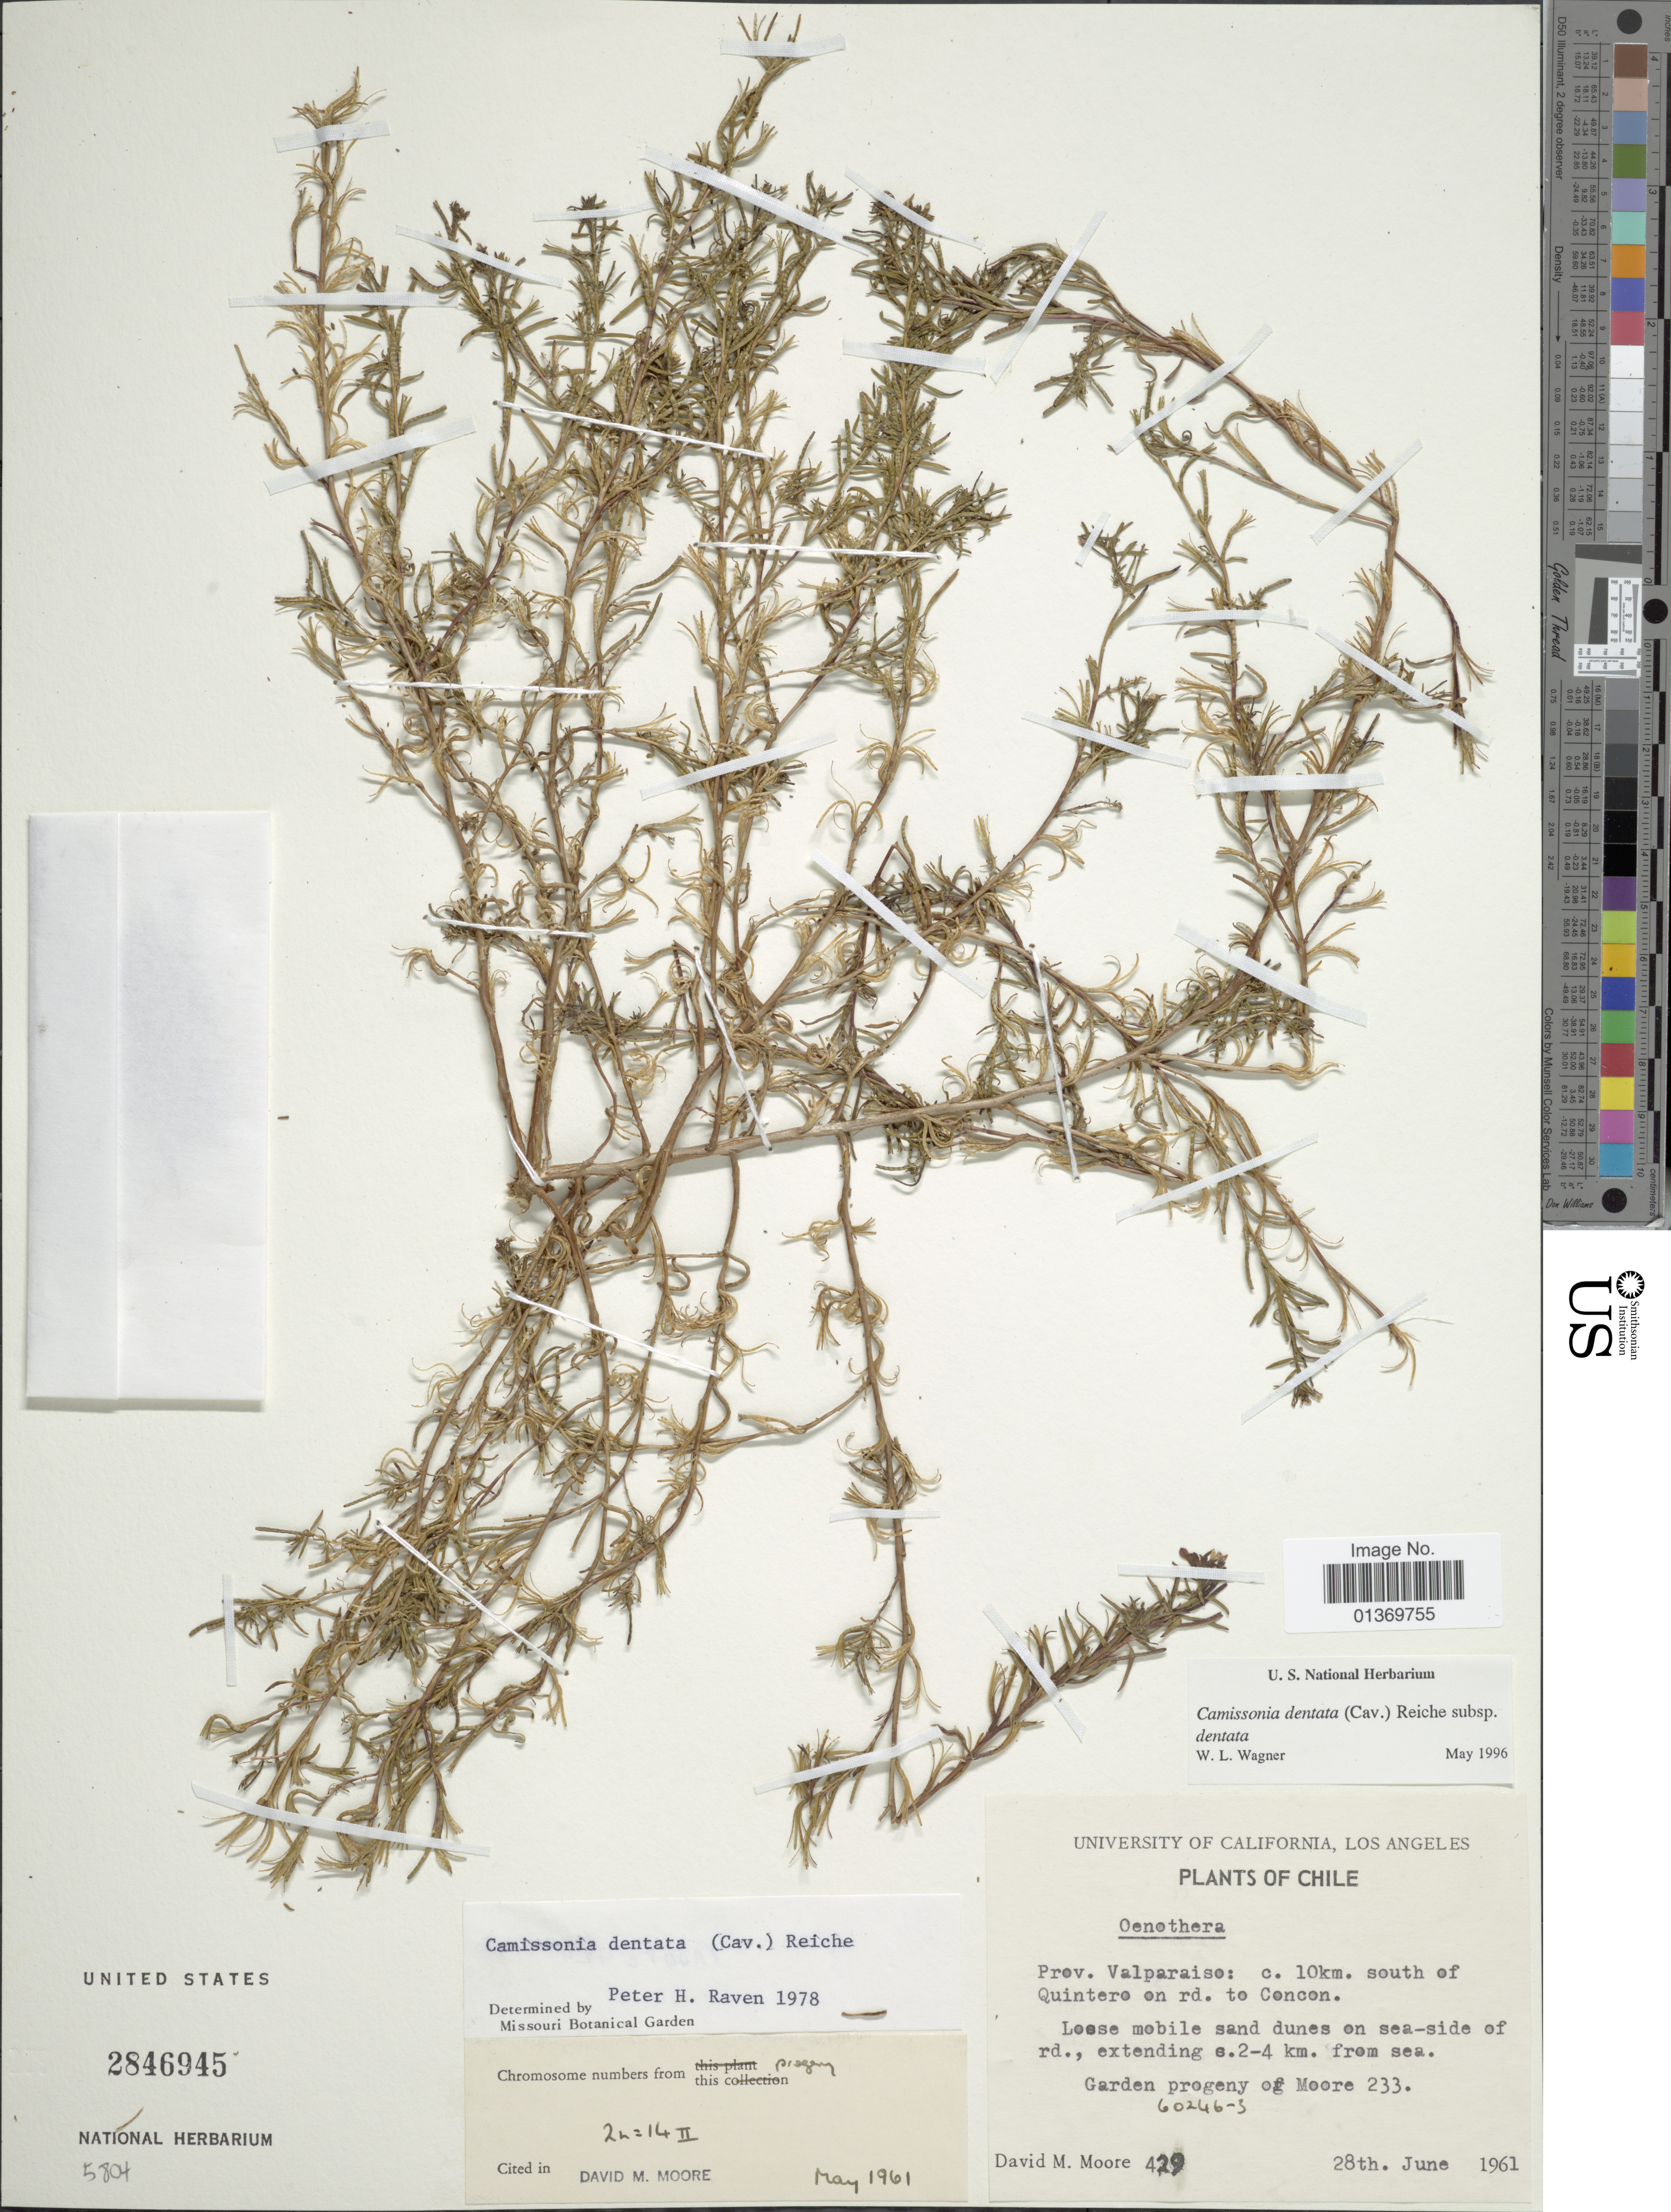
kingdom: Plantae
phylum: Tracheophyta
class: Magnoliopsida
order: Myrtales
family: Onagraceae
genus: Camissonia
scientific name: Camissonia dentata subsp. dentata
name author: (Cav.) Reiche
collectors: D. Moore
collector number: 429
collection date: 1961-06-28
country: Chile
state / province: Valparaíso (V)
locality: C. 10 km. south of Quintero on rd. to Concon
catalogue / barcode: US 2846945